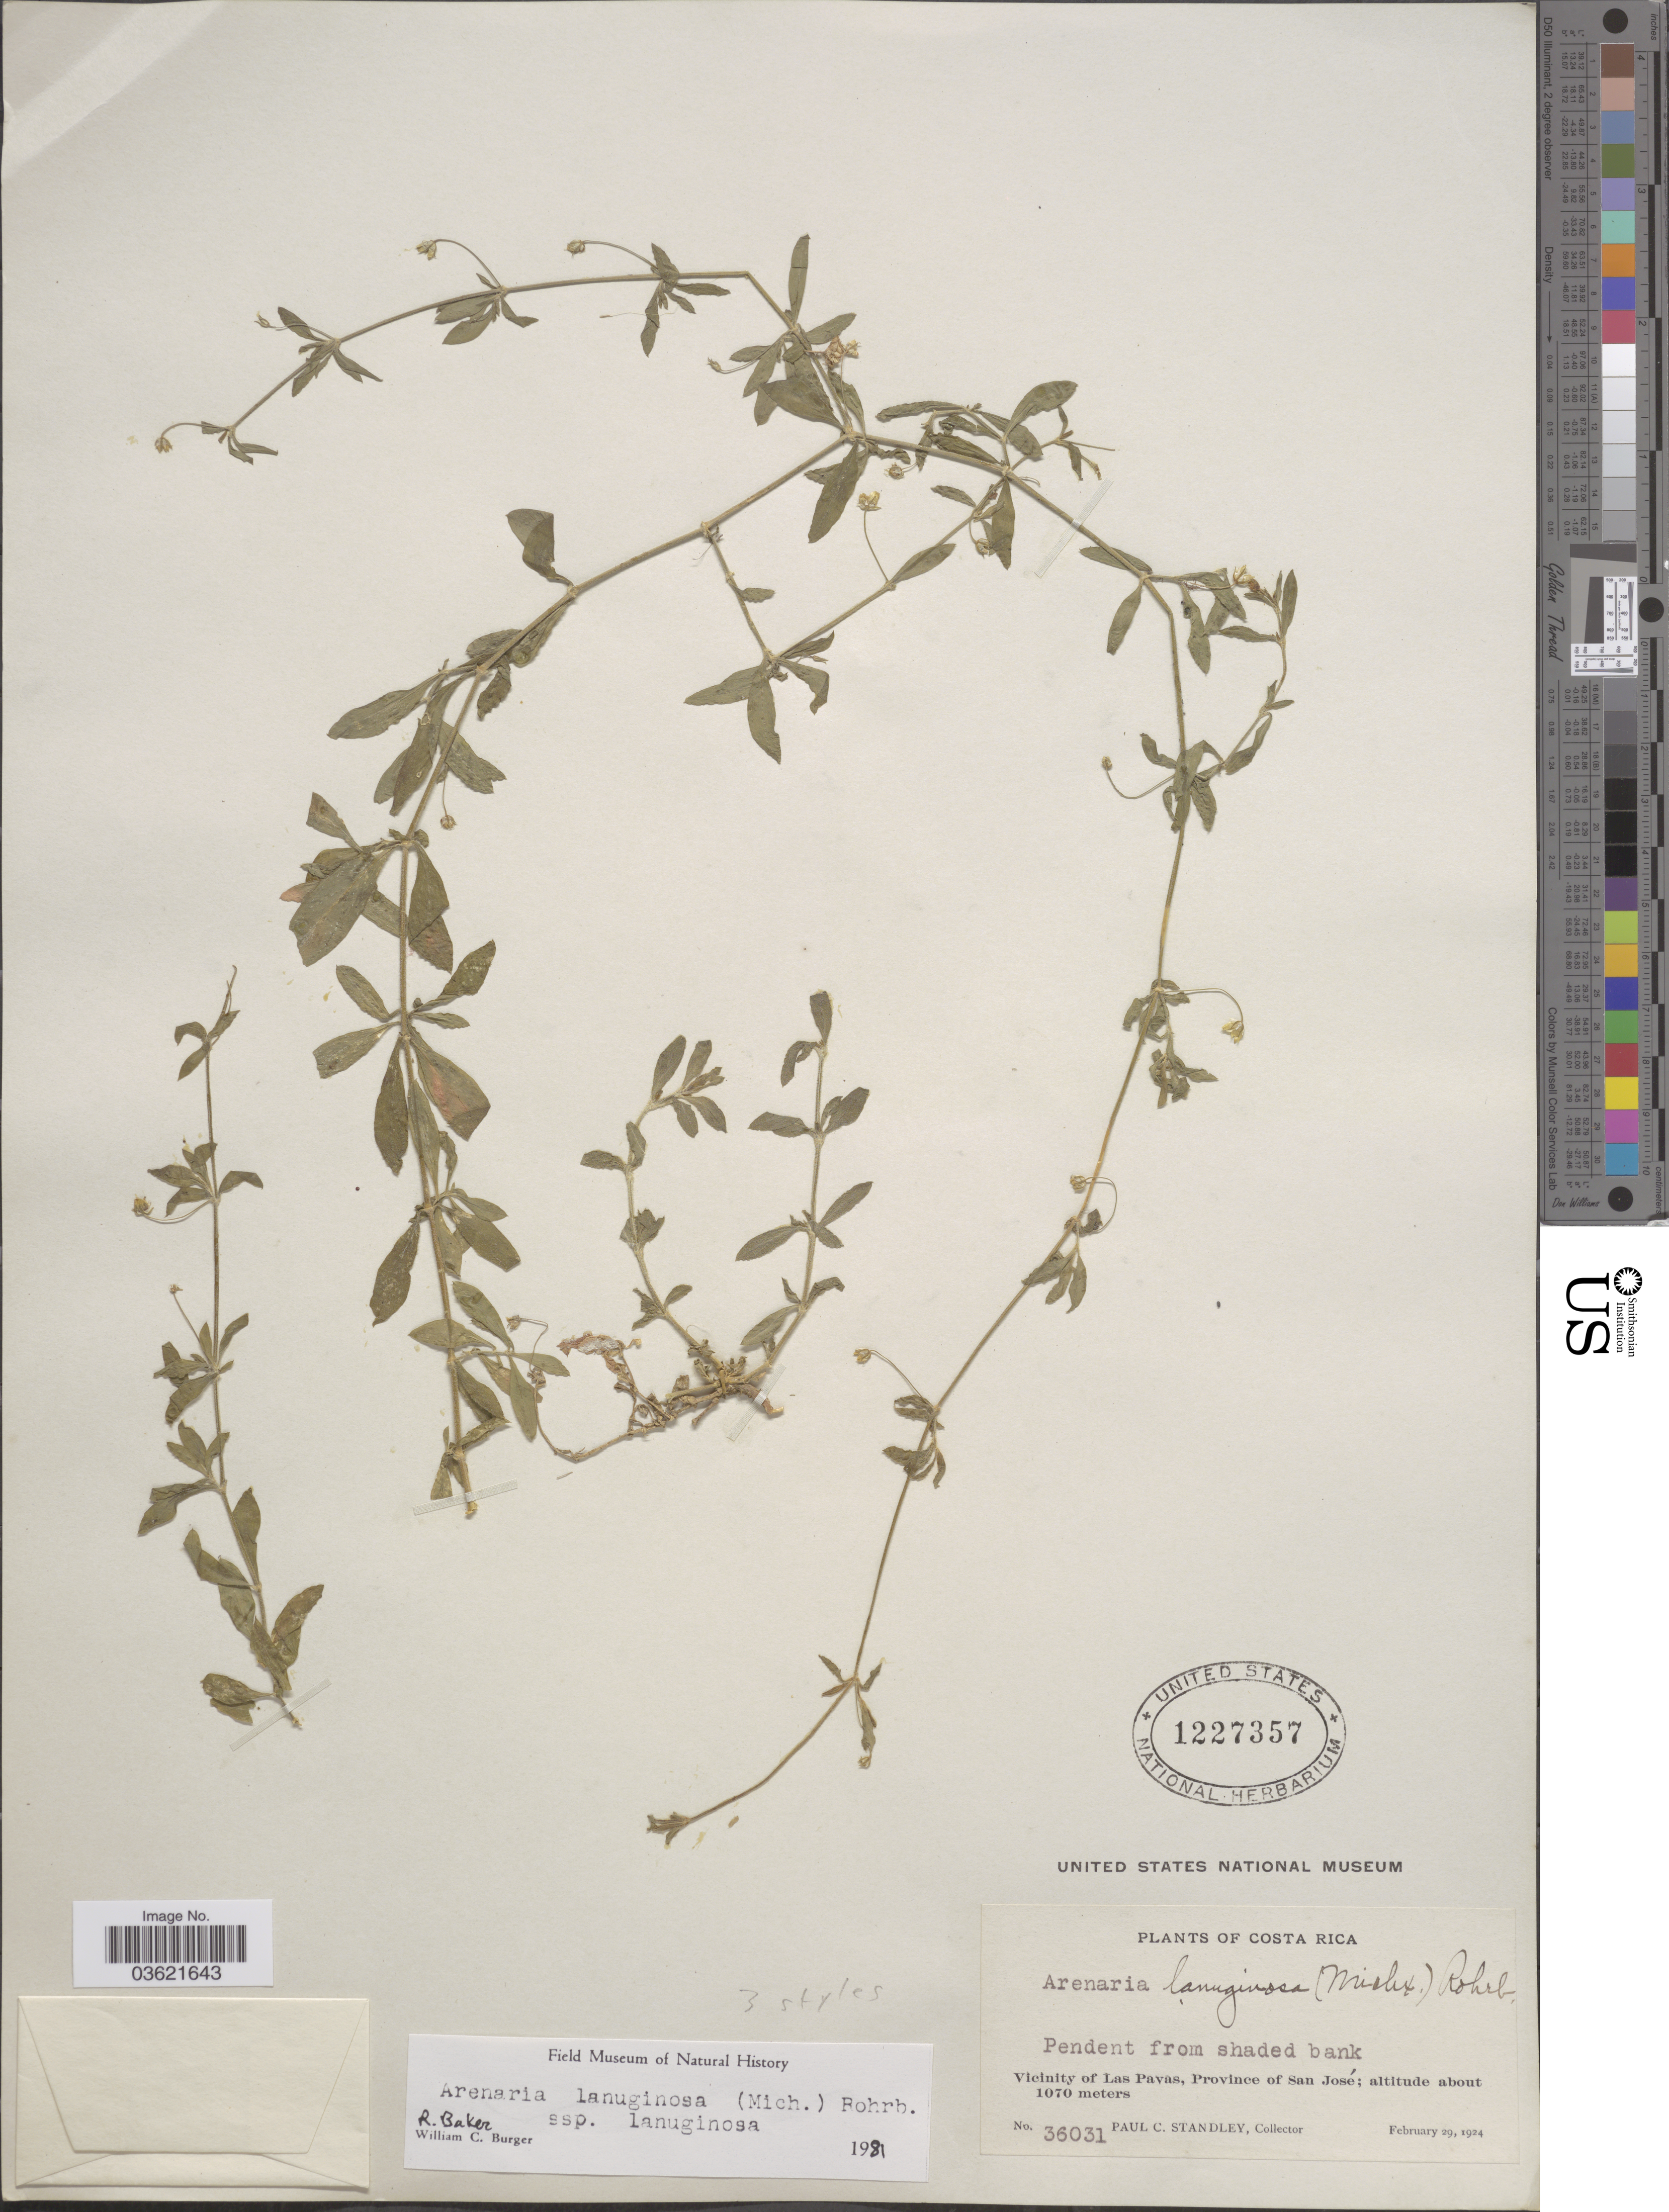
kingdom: Plantae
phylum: Tracheophyta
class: Magnoliopsida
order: Caryophyllales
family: Caryophyllaceae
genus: Arenaria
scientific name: Arenaria lanuginosa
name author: (Michx.) Rohrb.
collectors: P. C. Standley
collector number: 36031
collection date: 1924-02-29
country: Costa Rica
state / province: San José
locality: Vicinity of Las Pavas.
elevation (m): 1070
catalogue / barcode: US 1227357